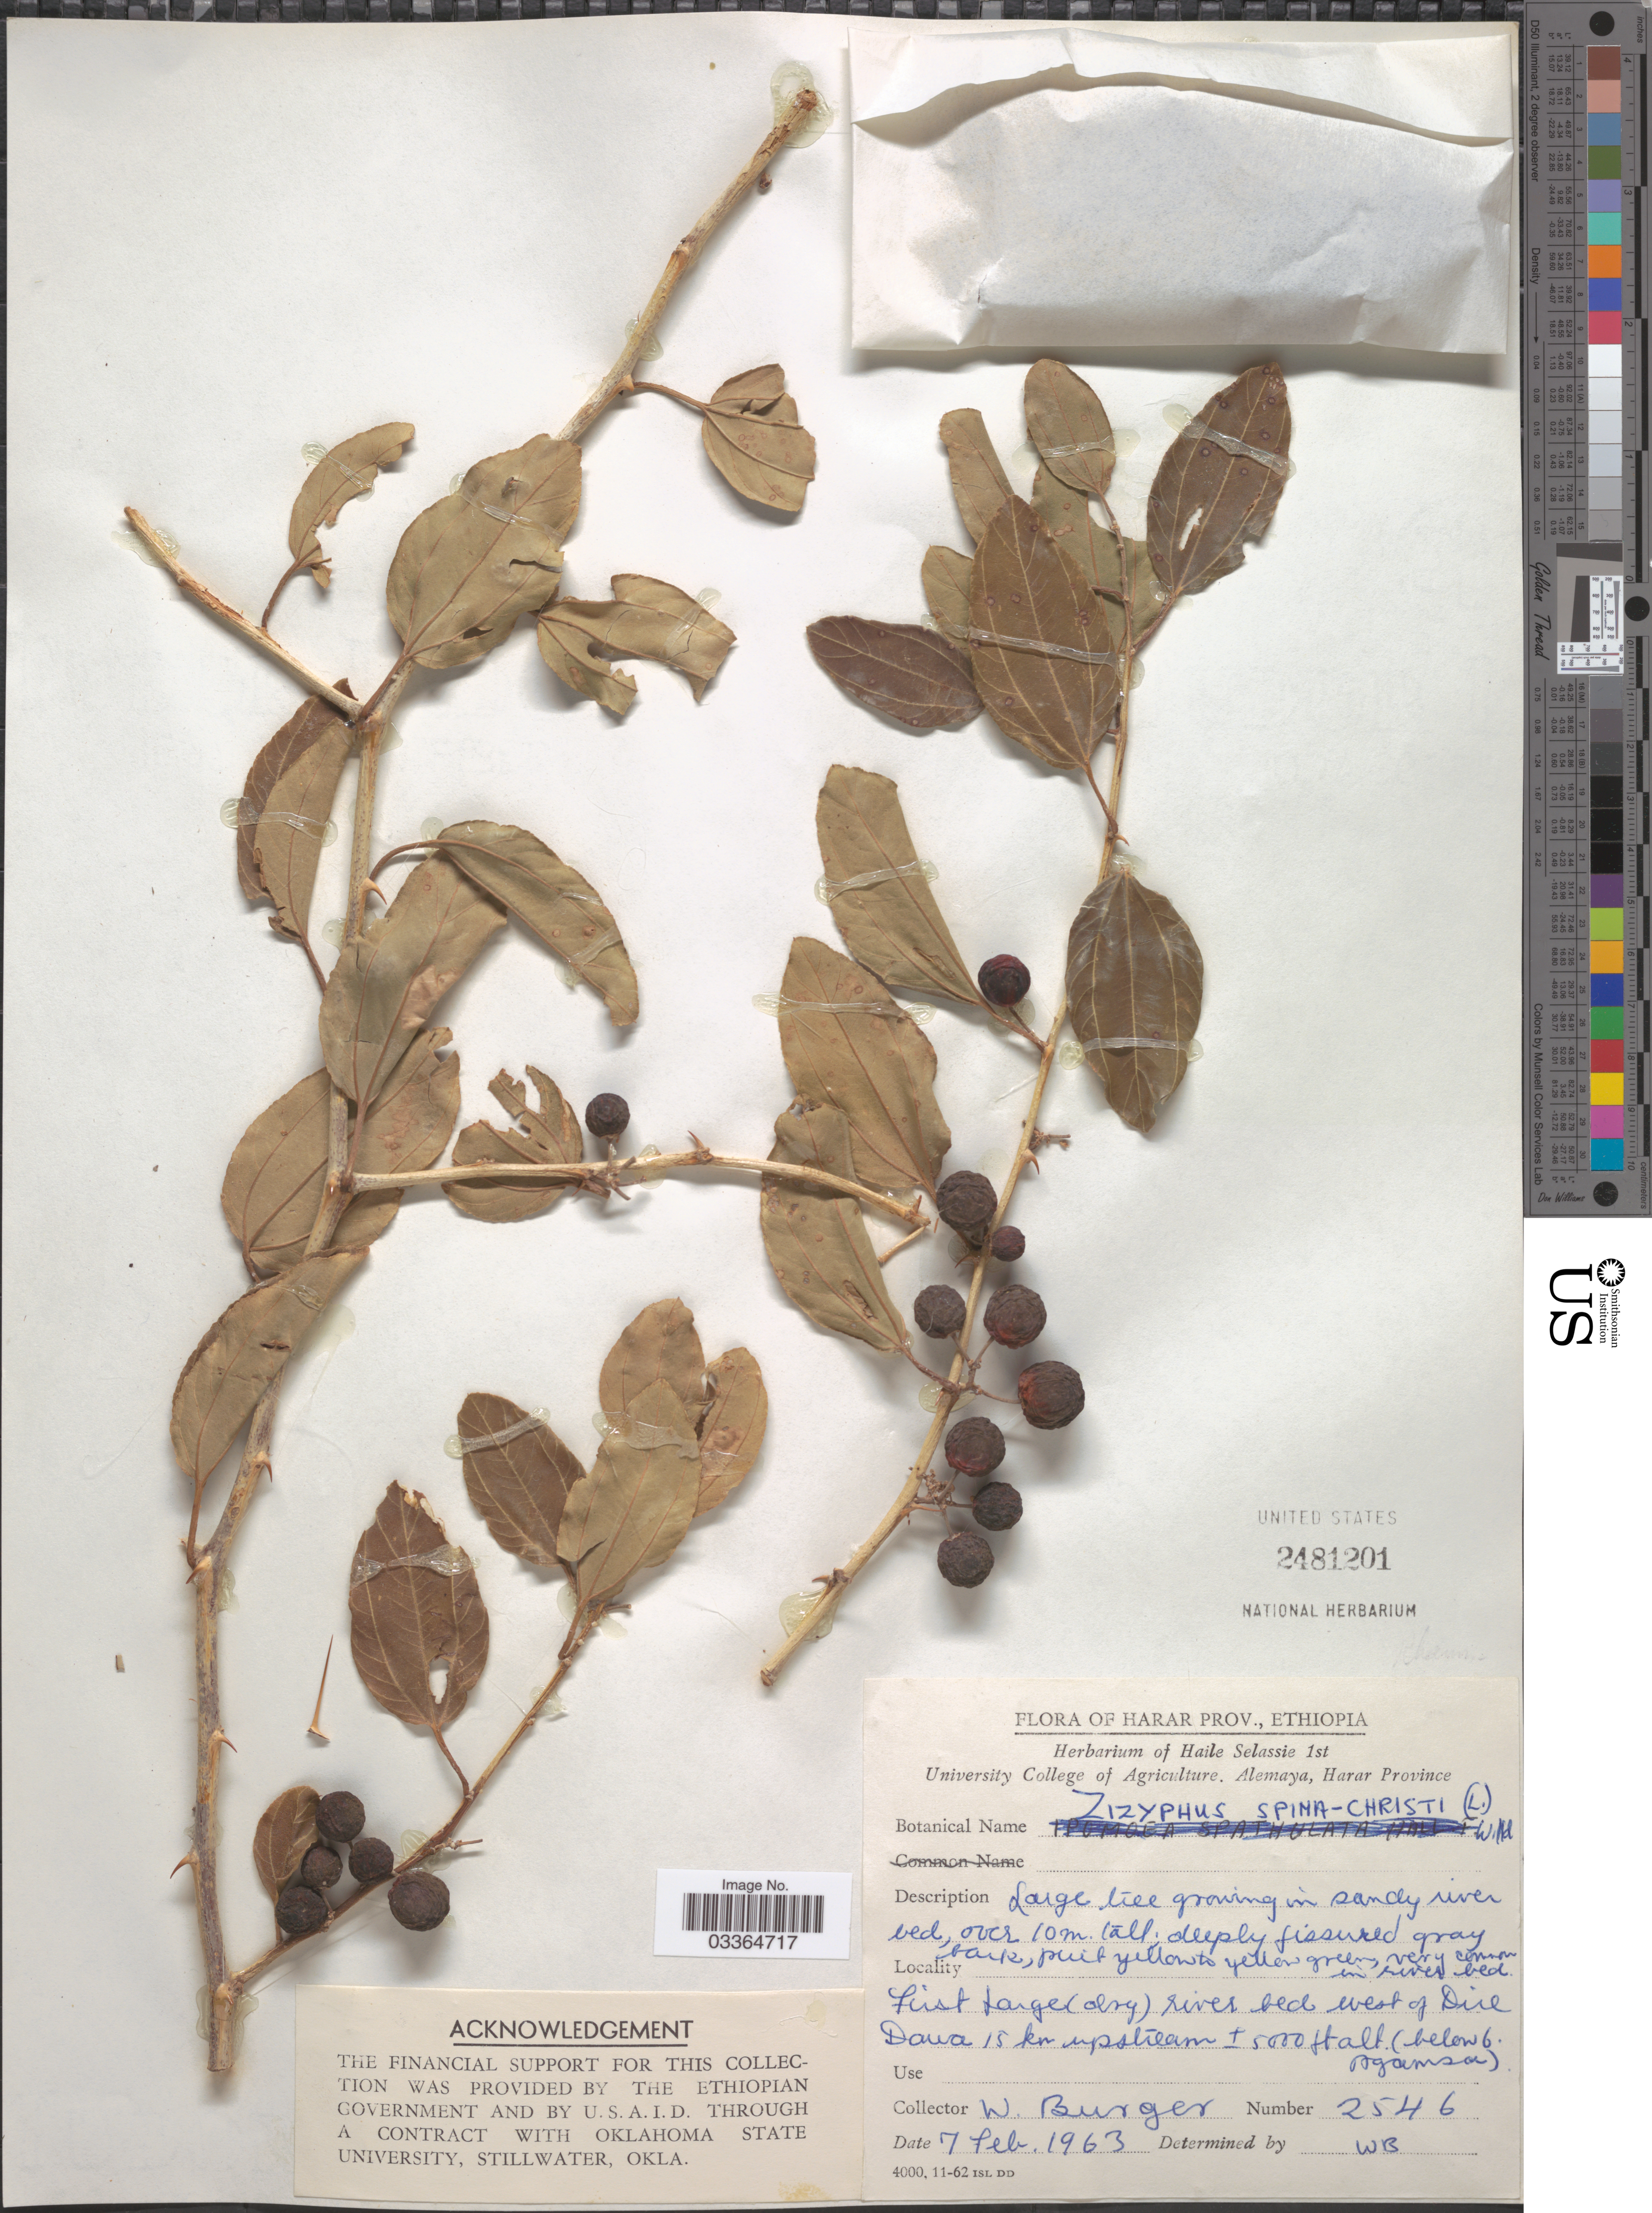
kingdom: Plantae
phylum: Tracheophyta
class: Magnoliopsida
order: Rosales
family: Rhamnaceae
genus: Ziziphus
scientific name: Ziziphus spina-christi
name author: (L.) Willd.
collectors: W. Burger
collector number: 2546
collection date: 1963-02-07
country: Ethiopia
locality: Harar Prov. First large (dry) river bed west of Dire Dawa 15 km upstream.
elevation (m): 1524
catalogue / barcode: US 2481201